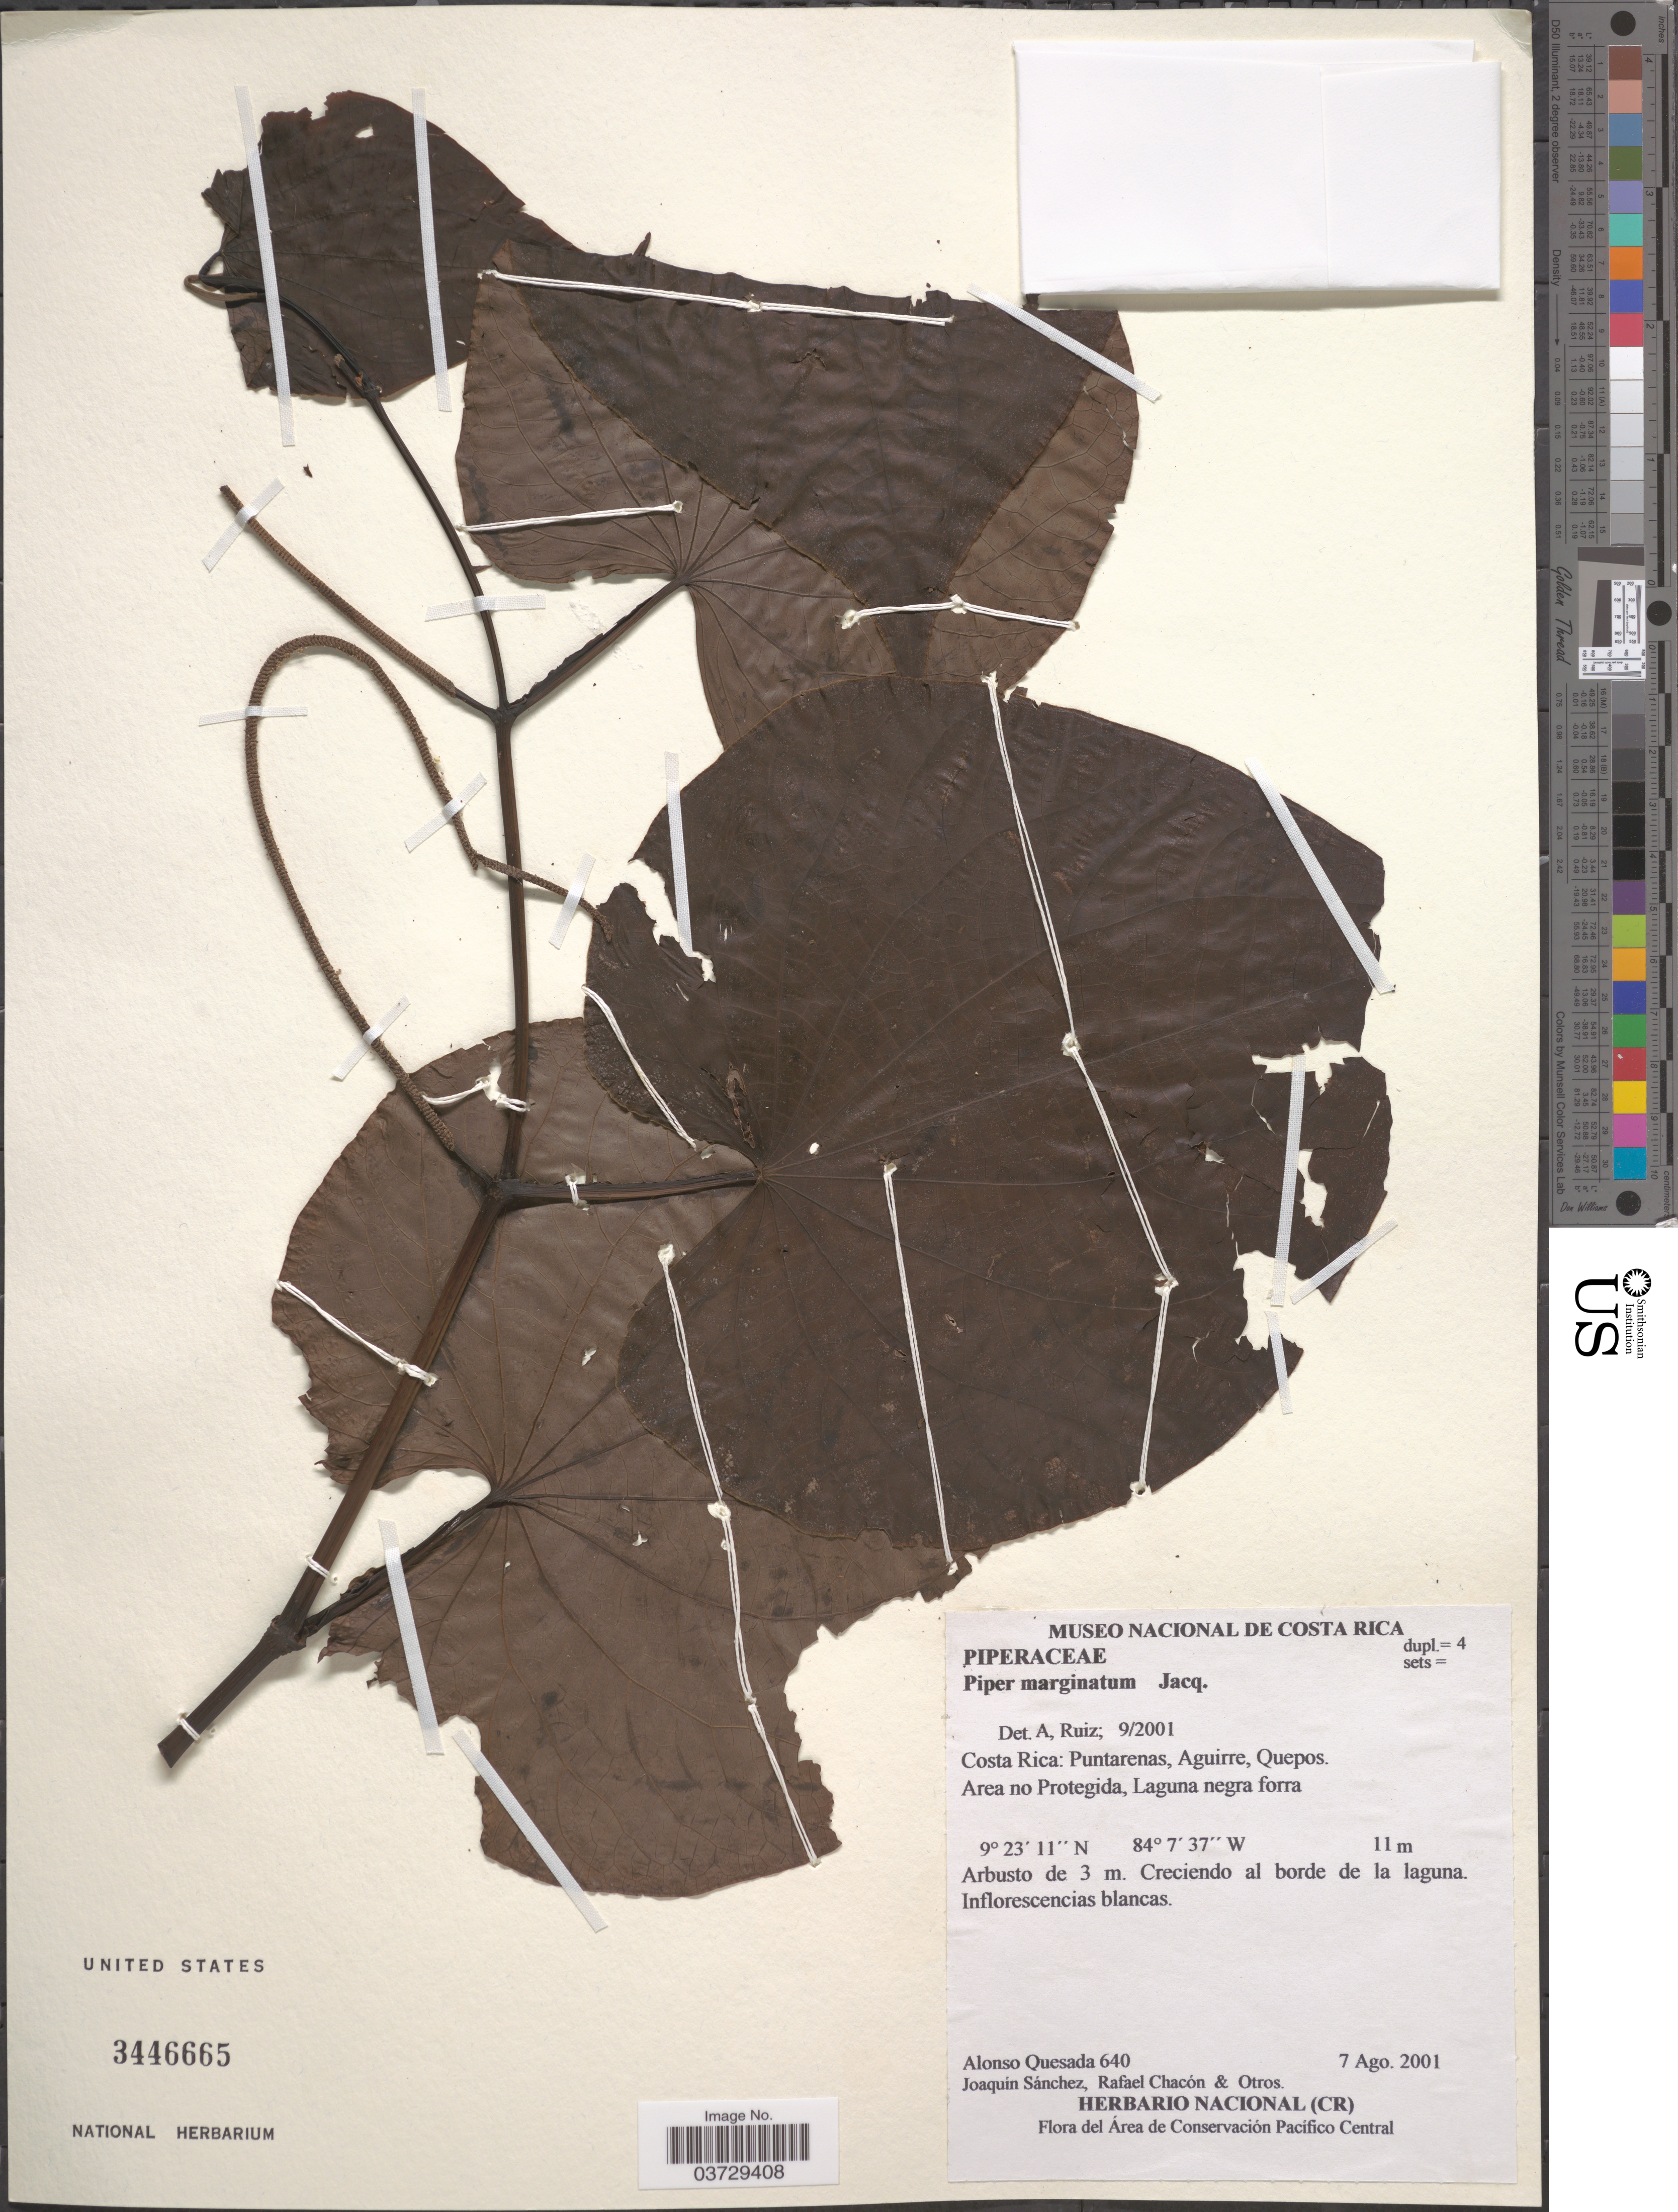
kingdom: Plantae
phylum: Tracheophyta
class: Magnoliopsida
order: Piperales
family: Piperaceae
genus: Piper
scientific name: Piper marginatum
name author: Jacq.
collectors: A. Quesada, J. Sánchez, R. Chacón & et al.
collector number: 640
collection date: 2001-08-07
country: Costa Rica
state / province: Puntarenas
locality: Aguirre, Quepos. Area no Protegida, Laguna negra forra.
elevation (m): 11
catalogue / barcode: US 3446665